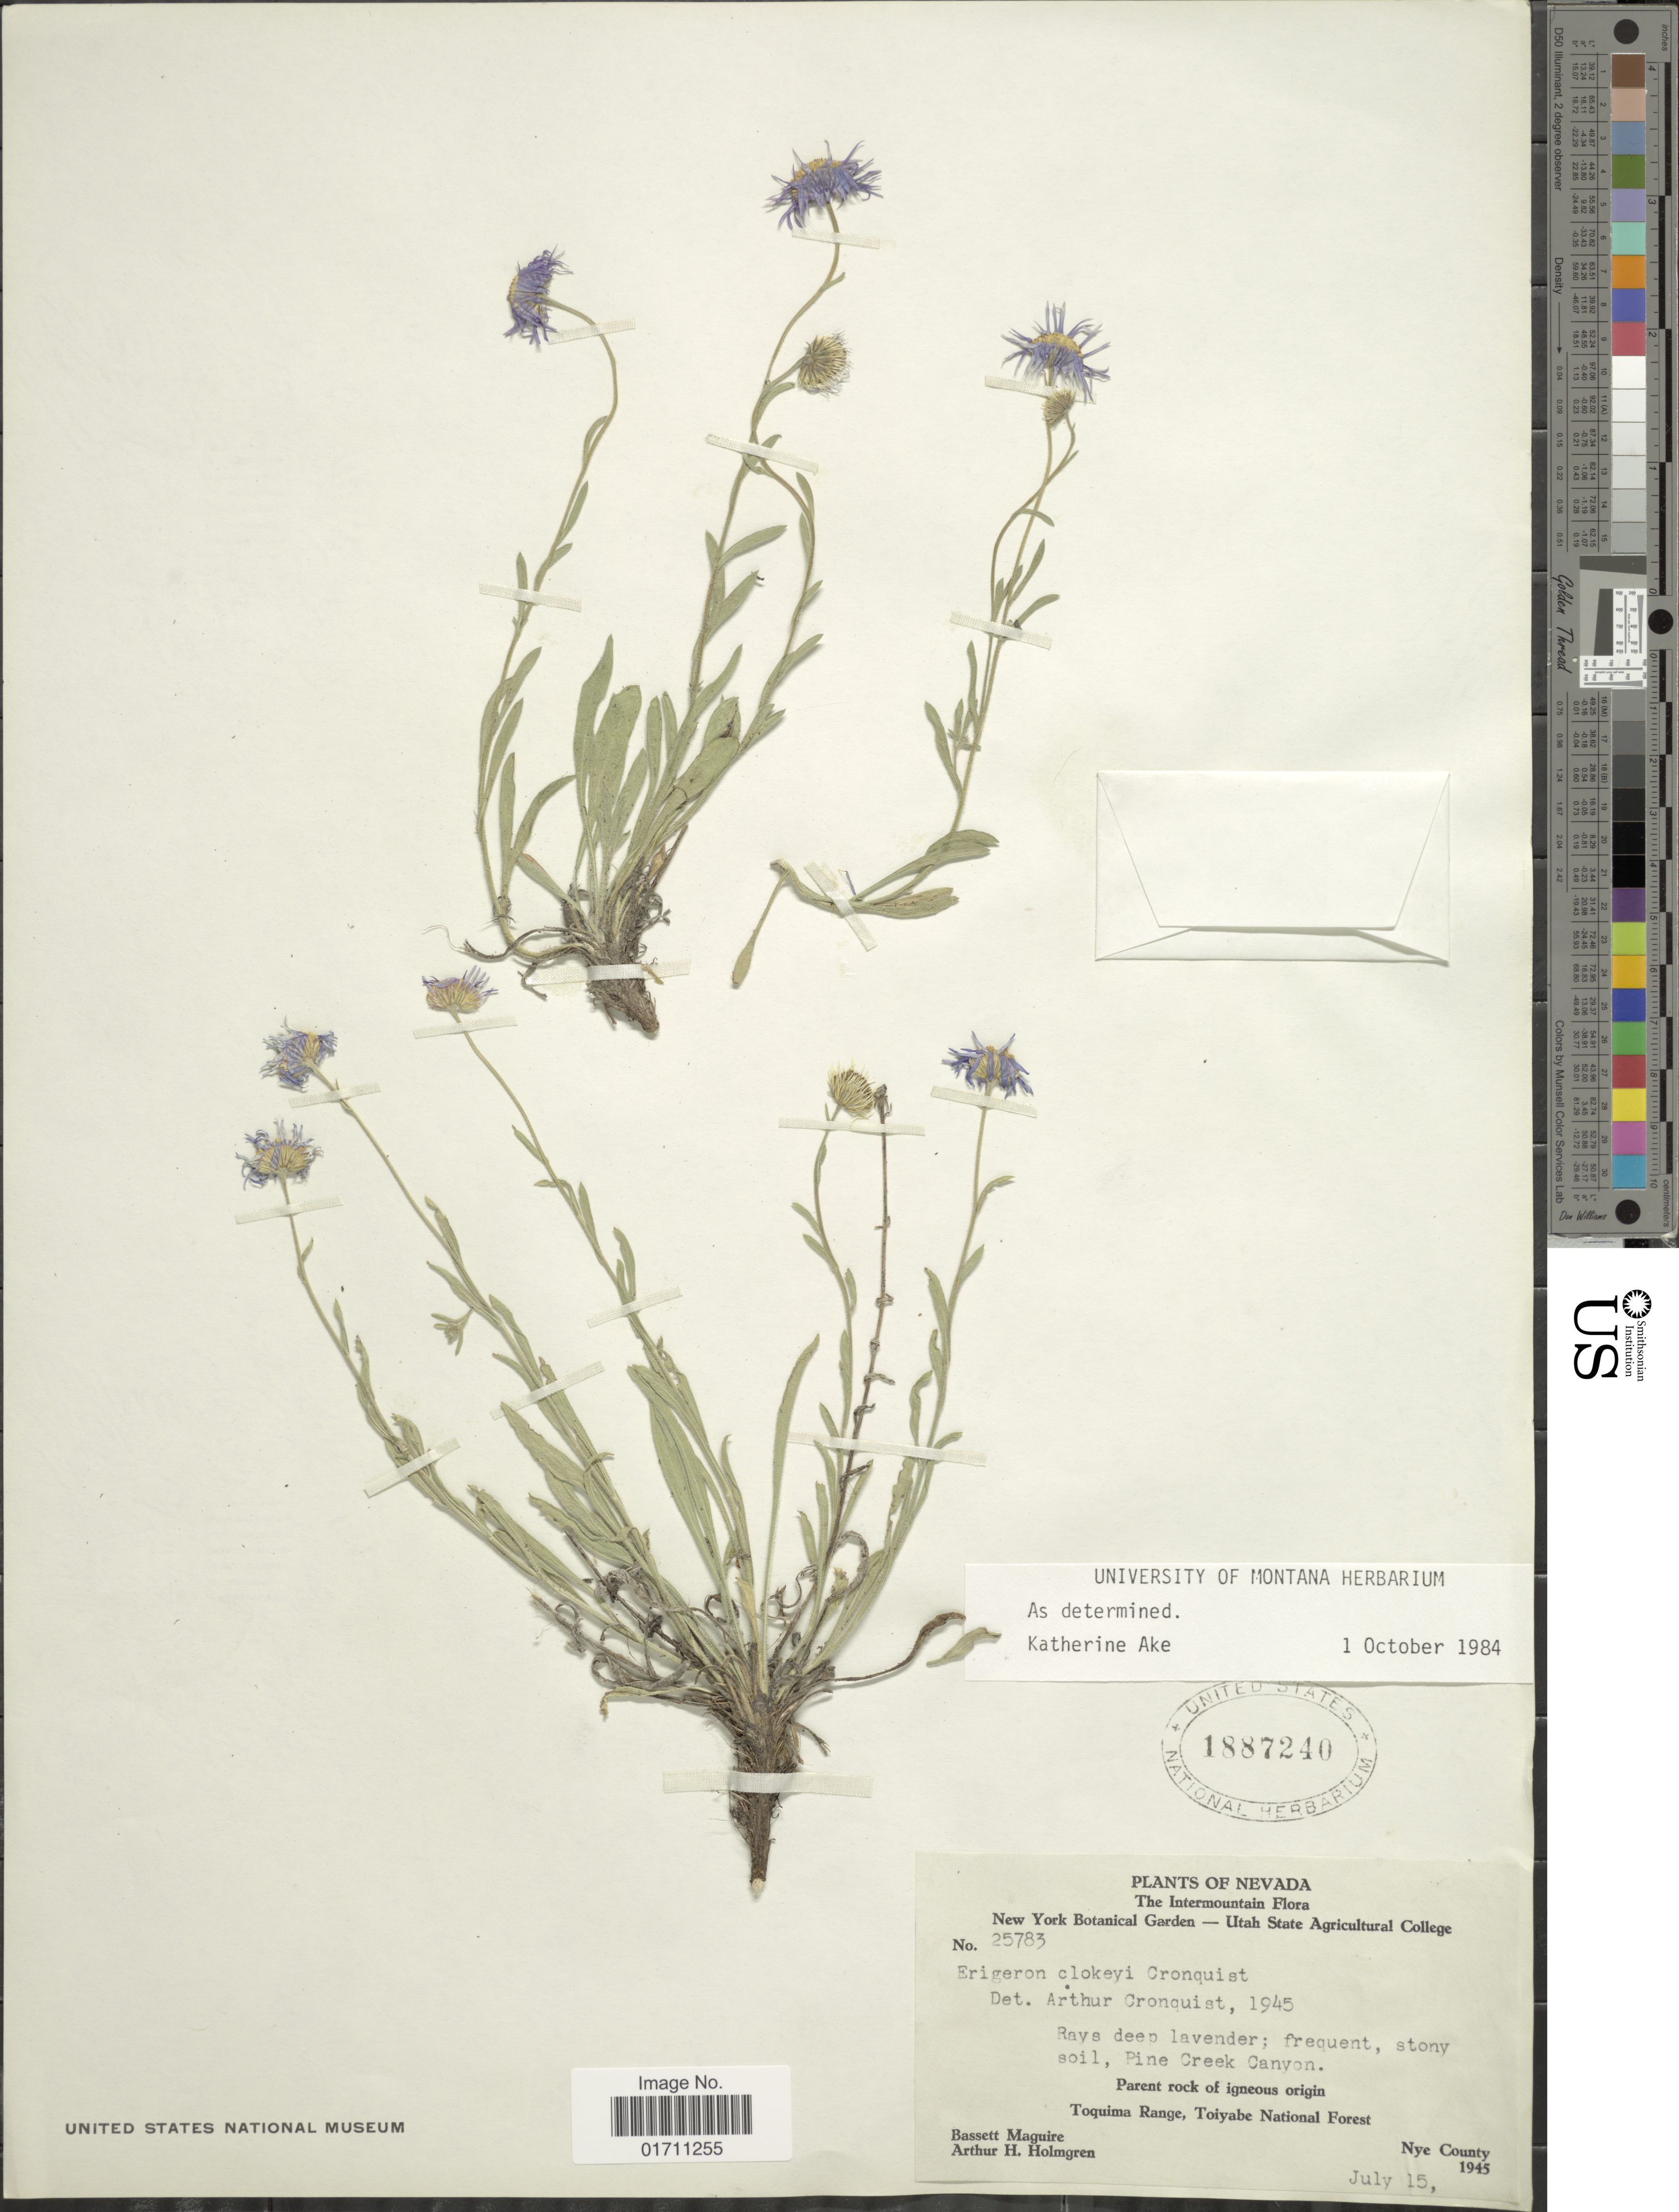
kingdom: Plantae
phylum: Tracheophyta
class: Magnoliopsida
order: Asterales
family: Asteraceae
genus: Erigeron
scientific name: Erigeron clokeyi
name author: Cronq.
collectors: B. Maguire & A. H. Holmgren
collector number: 25783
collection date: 1945-07-15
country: United States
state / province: Nevada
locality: The Intermountain, Rays deep lavender; frequent, stony soil, Pine Creek Canyon, Parent rock of igneous origin Toquima range, Toiyabe National Forest, Nye County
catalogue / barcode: US 1887240